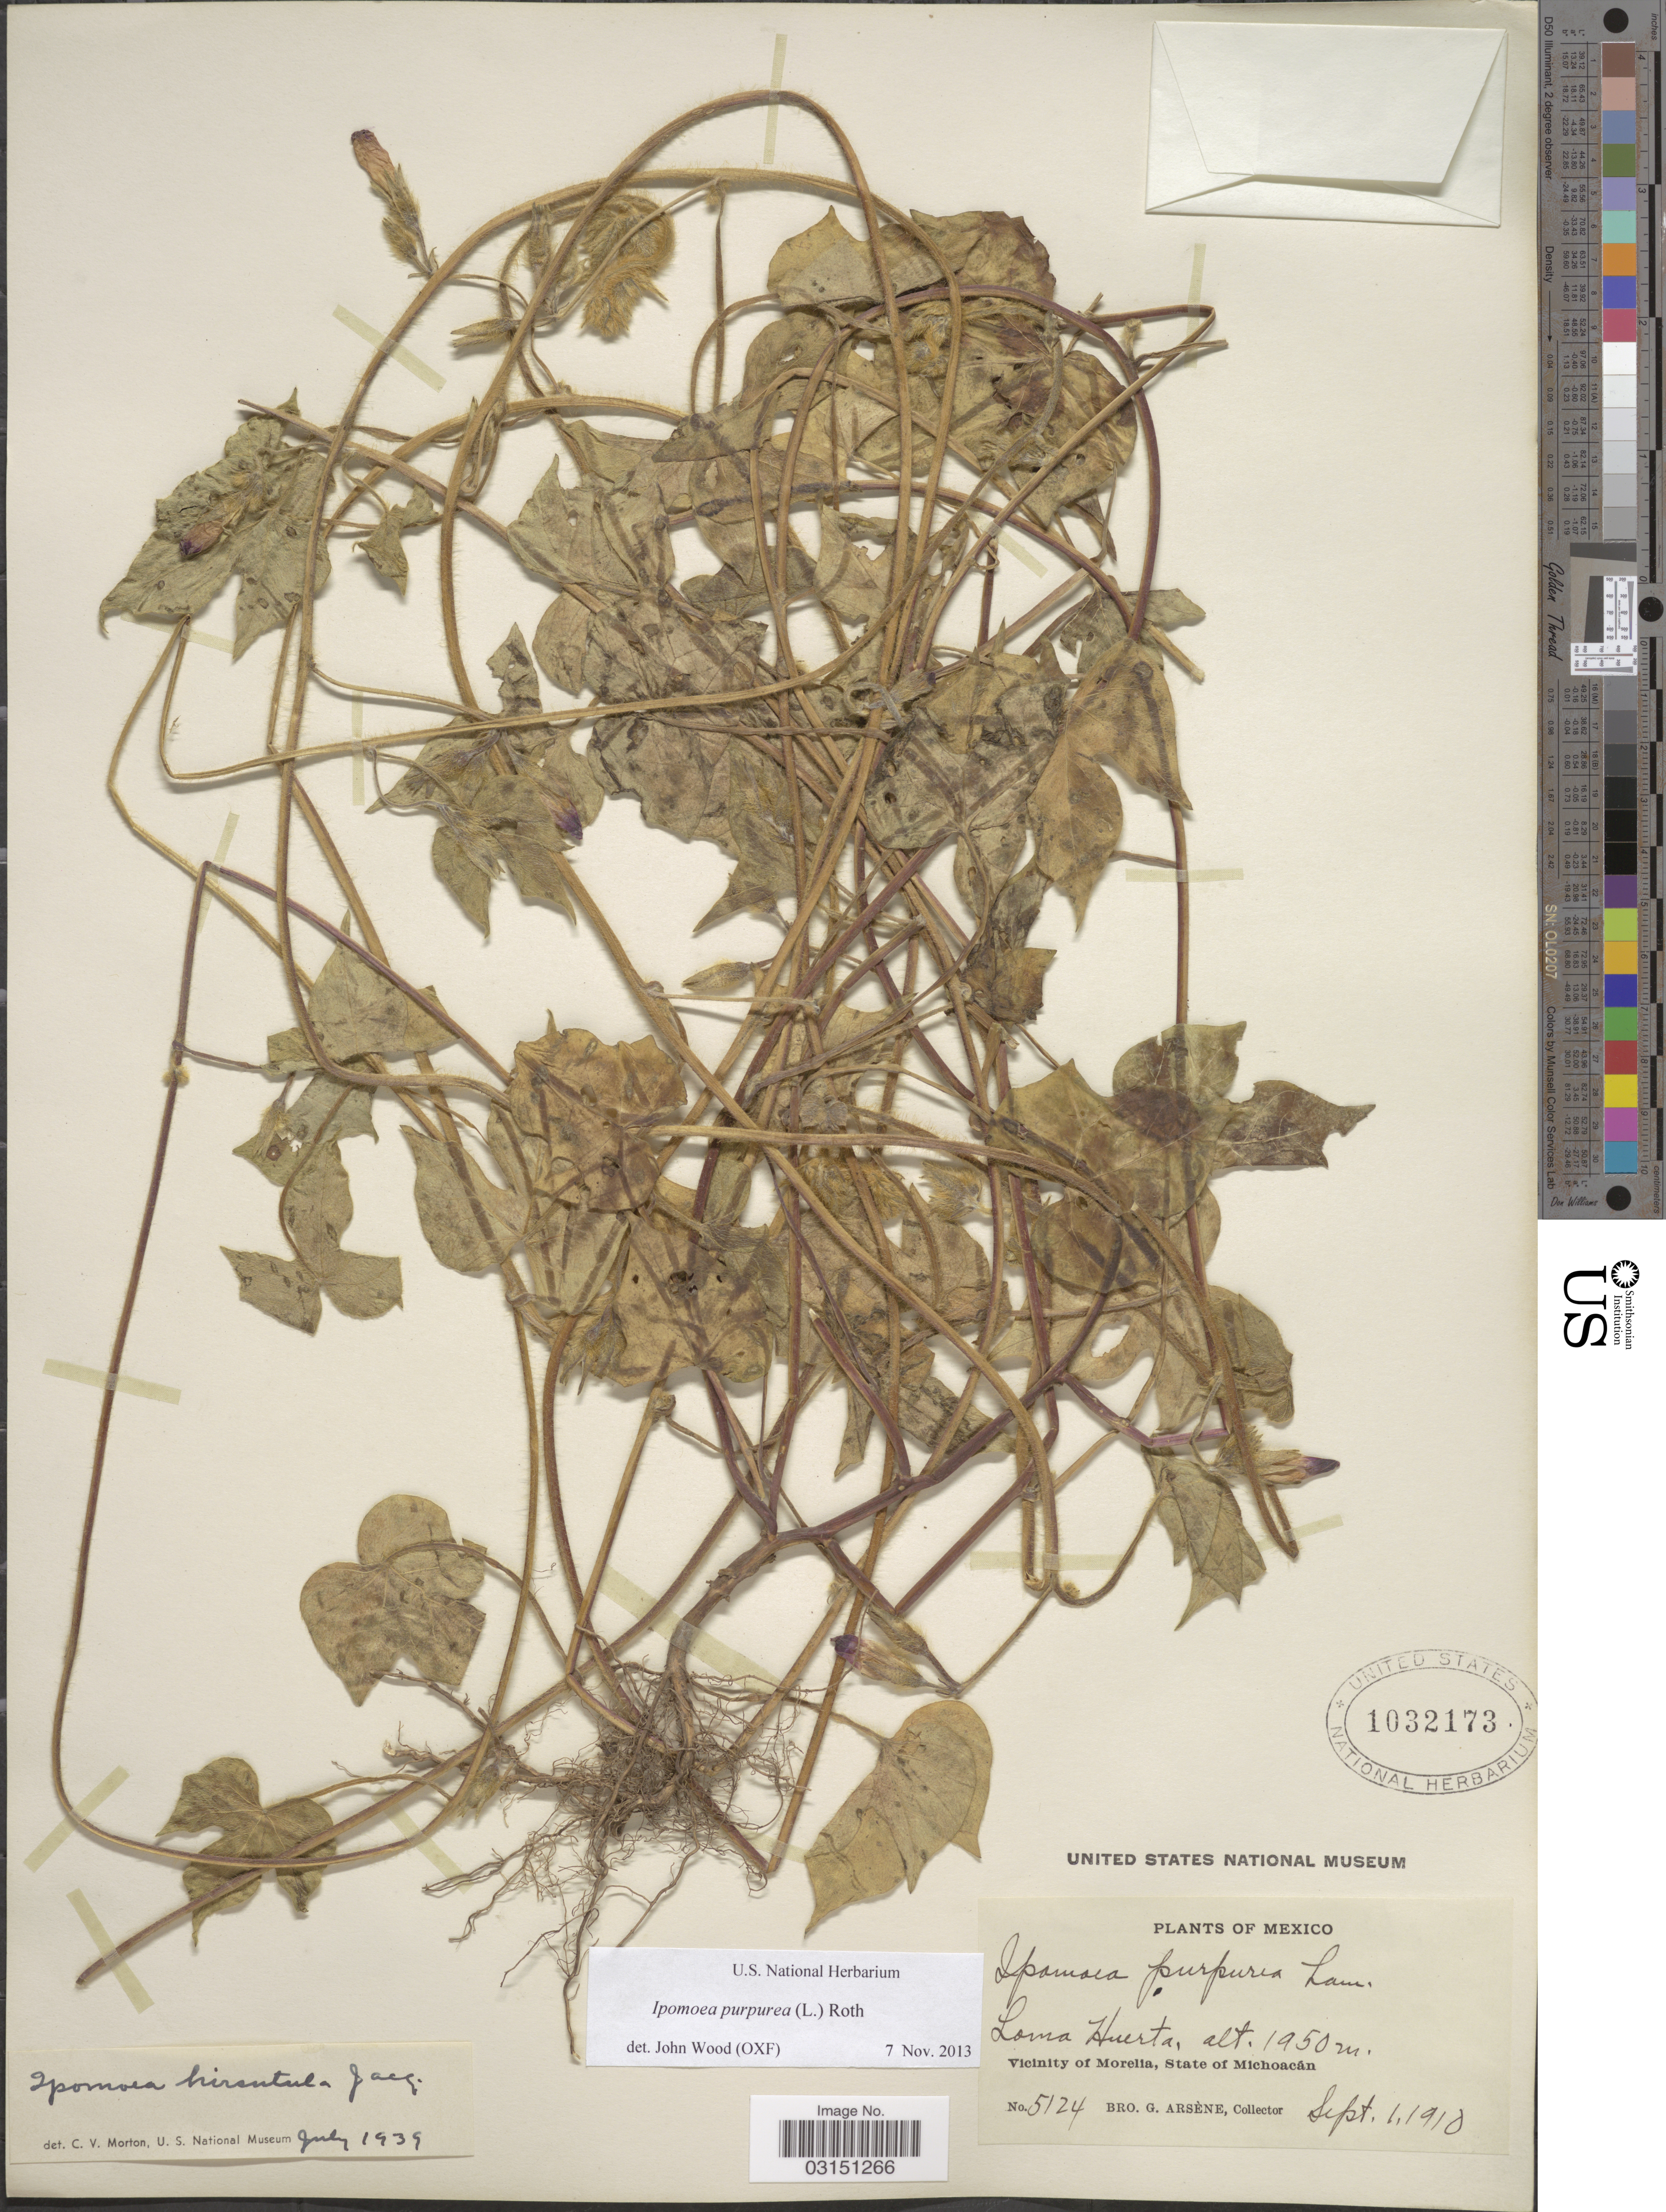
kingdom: Plantae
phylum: Tracheophyta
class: Magnoliopsida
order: Solanales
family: Convolvulaceae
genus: Ipomoea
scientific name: Ipomoea purpurea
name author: (L.) Roth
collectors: Bro. G. Arsène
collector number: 5124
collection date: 1910-09-01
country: Mexico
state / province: Michoacán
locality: Loma Huerta, Vicinity of Morelia.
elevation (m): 1950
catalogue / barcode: US 1032173